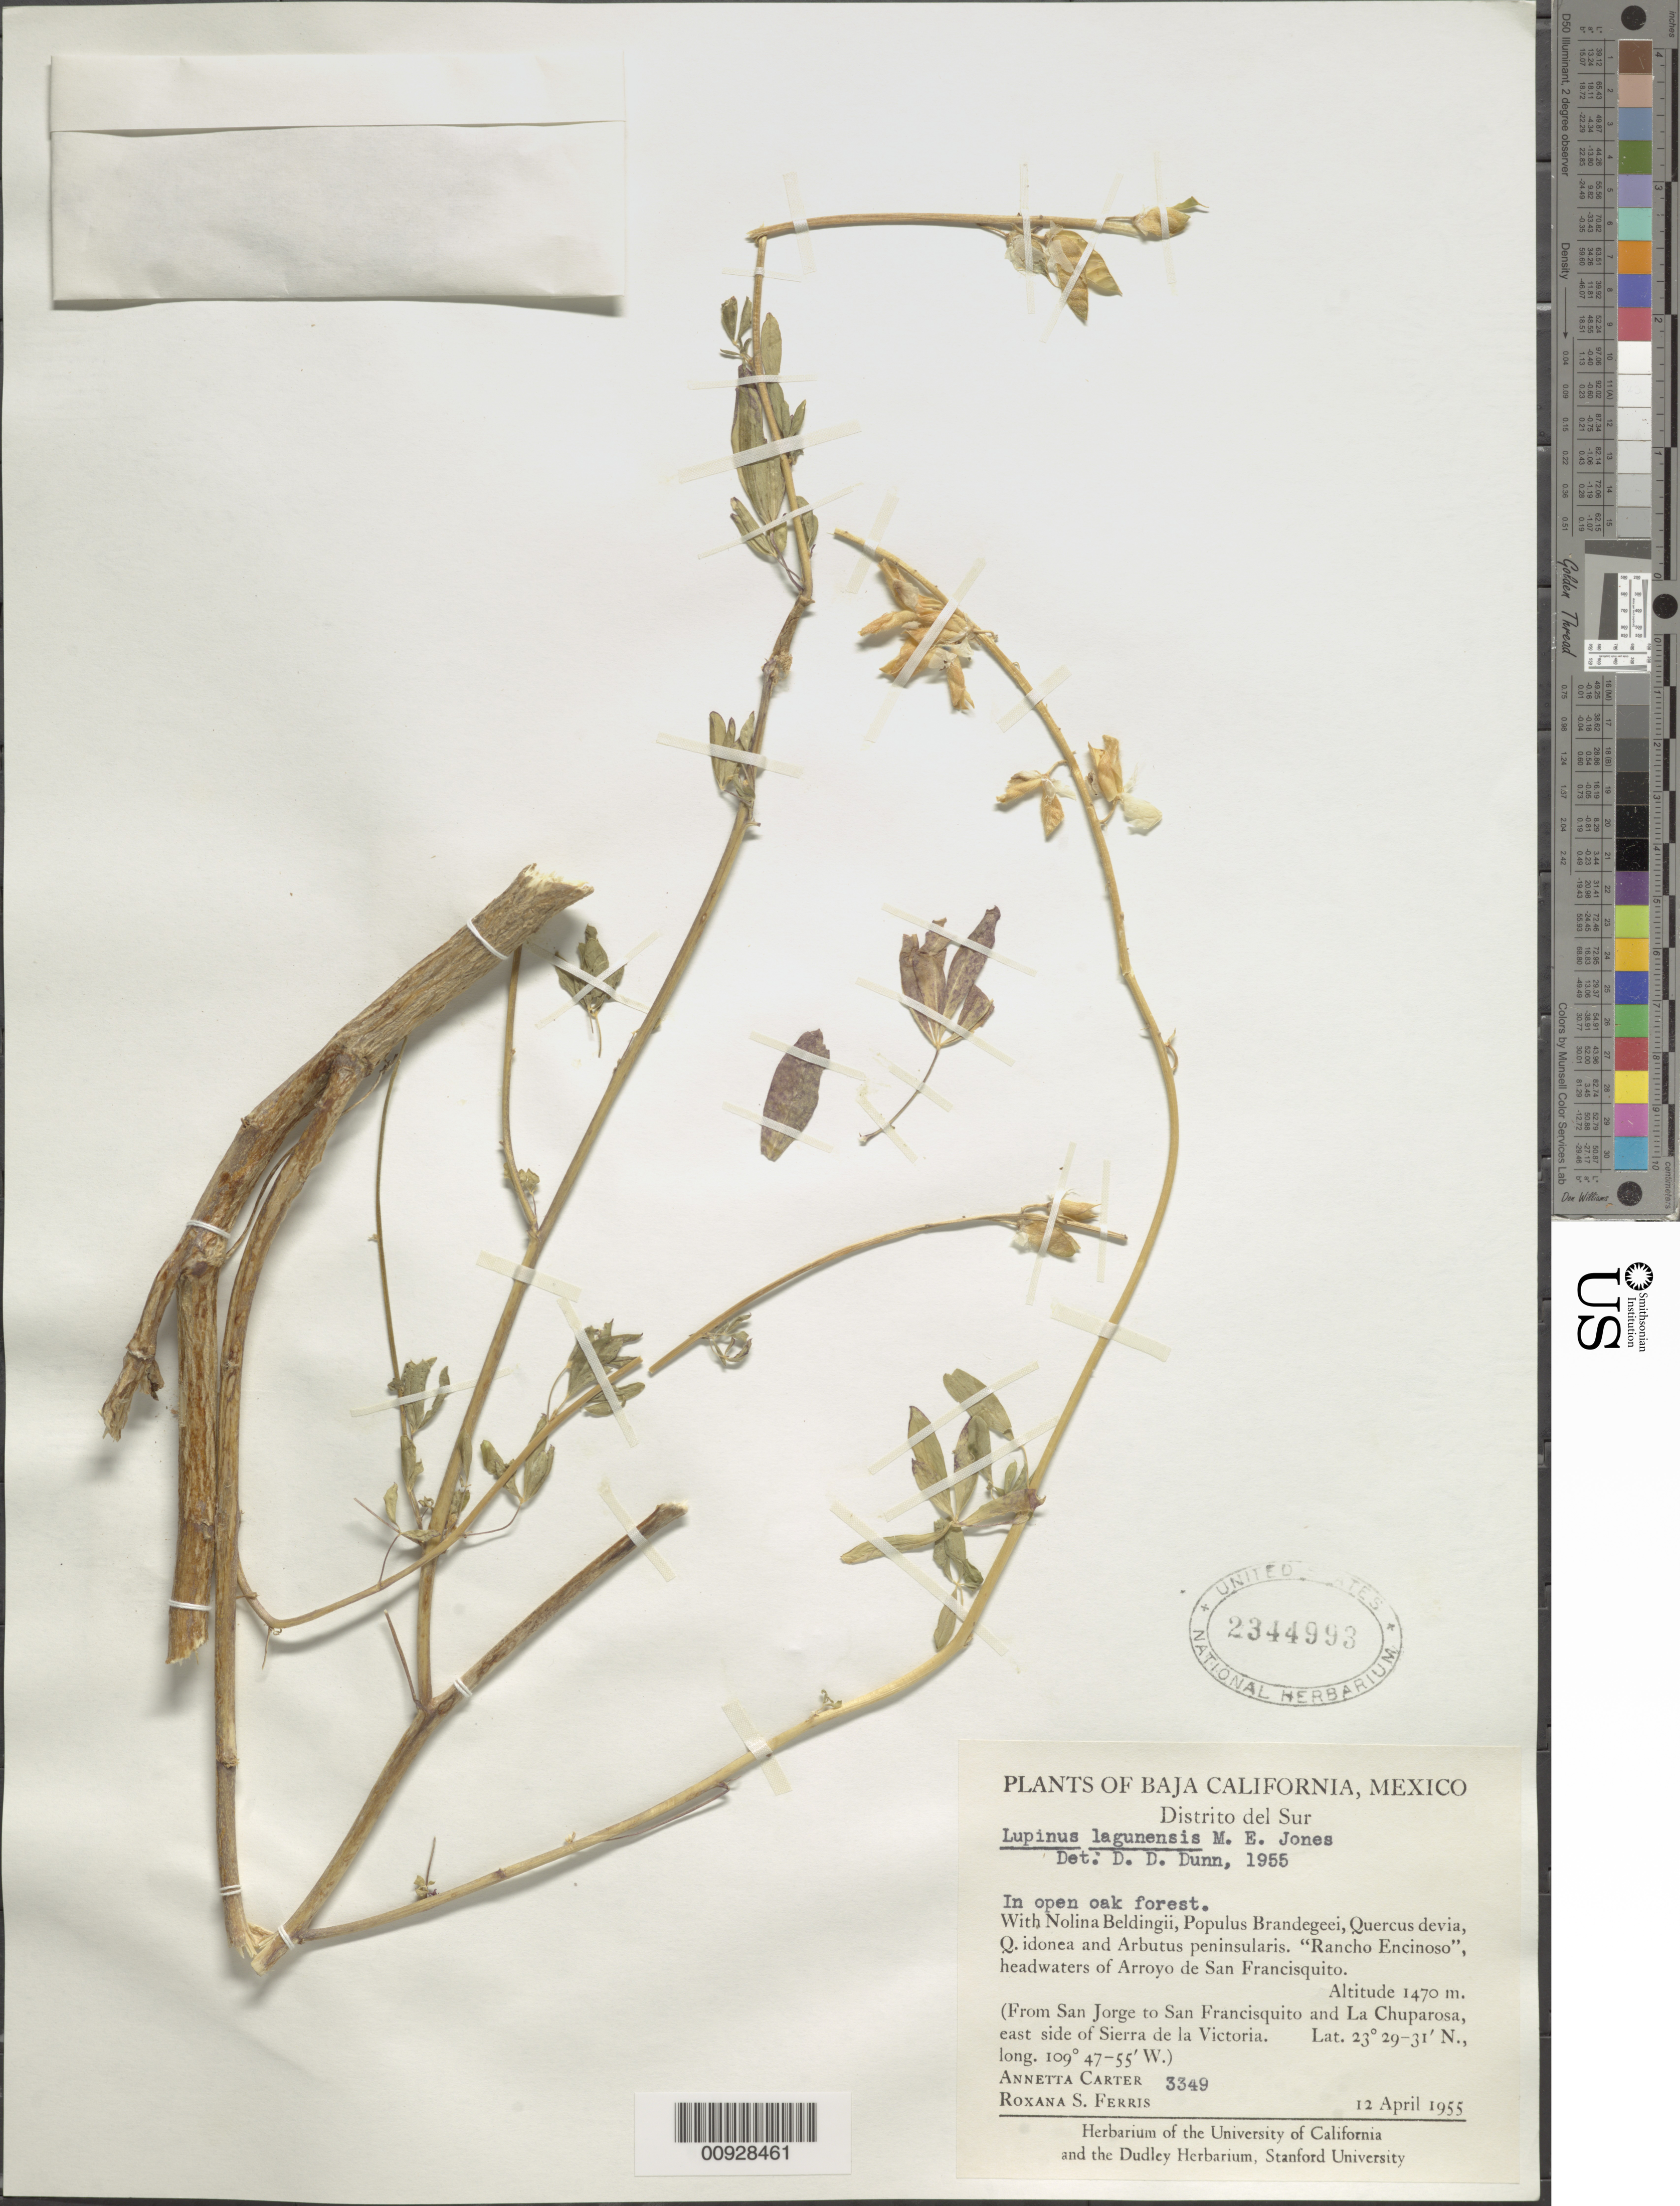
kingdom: Plantae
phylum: Tracheophyta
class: Magnoliopsida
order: Fabales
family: Fabaceae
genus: Lupinus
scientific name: Lupinus lagunensis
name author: M.E. Jones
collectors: A. Carter & R. S. Ferris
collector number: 3349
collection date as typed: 12 Apr 1955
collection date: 1955-04-12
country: Mexico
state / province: Baja California Sur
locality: Rancho Encinoso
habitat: In open oak forest. With Nolina beldingii, Populus Brandegeei, Quercus devia, Q. idonea and Arbutus peninsularis.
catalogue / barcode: US 2344993